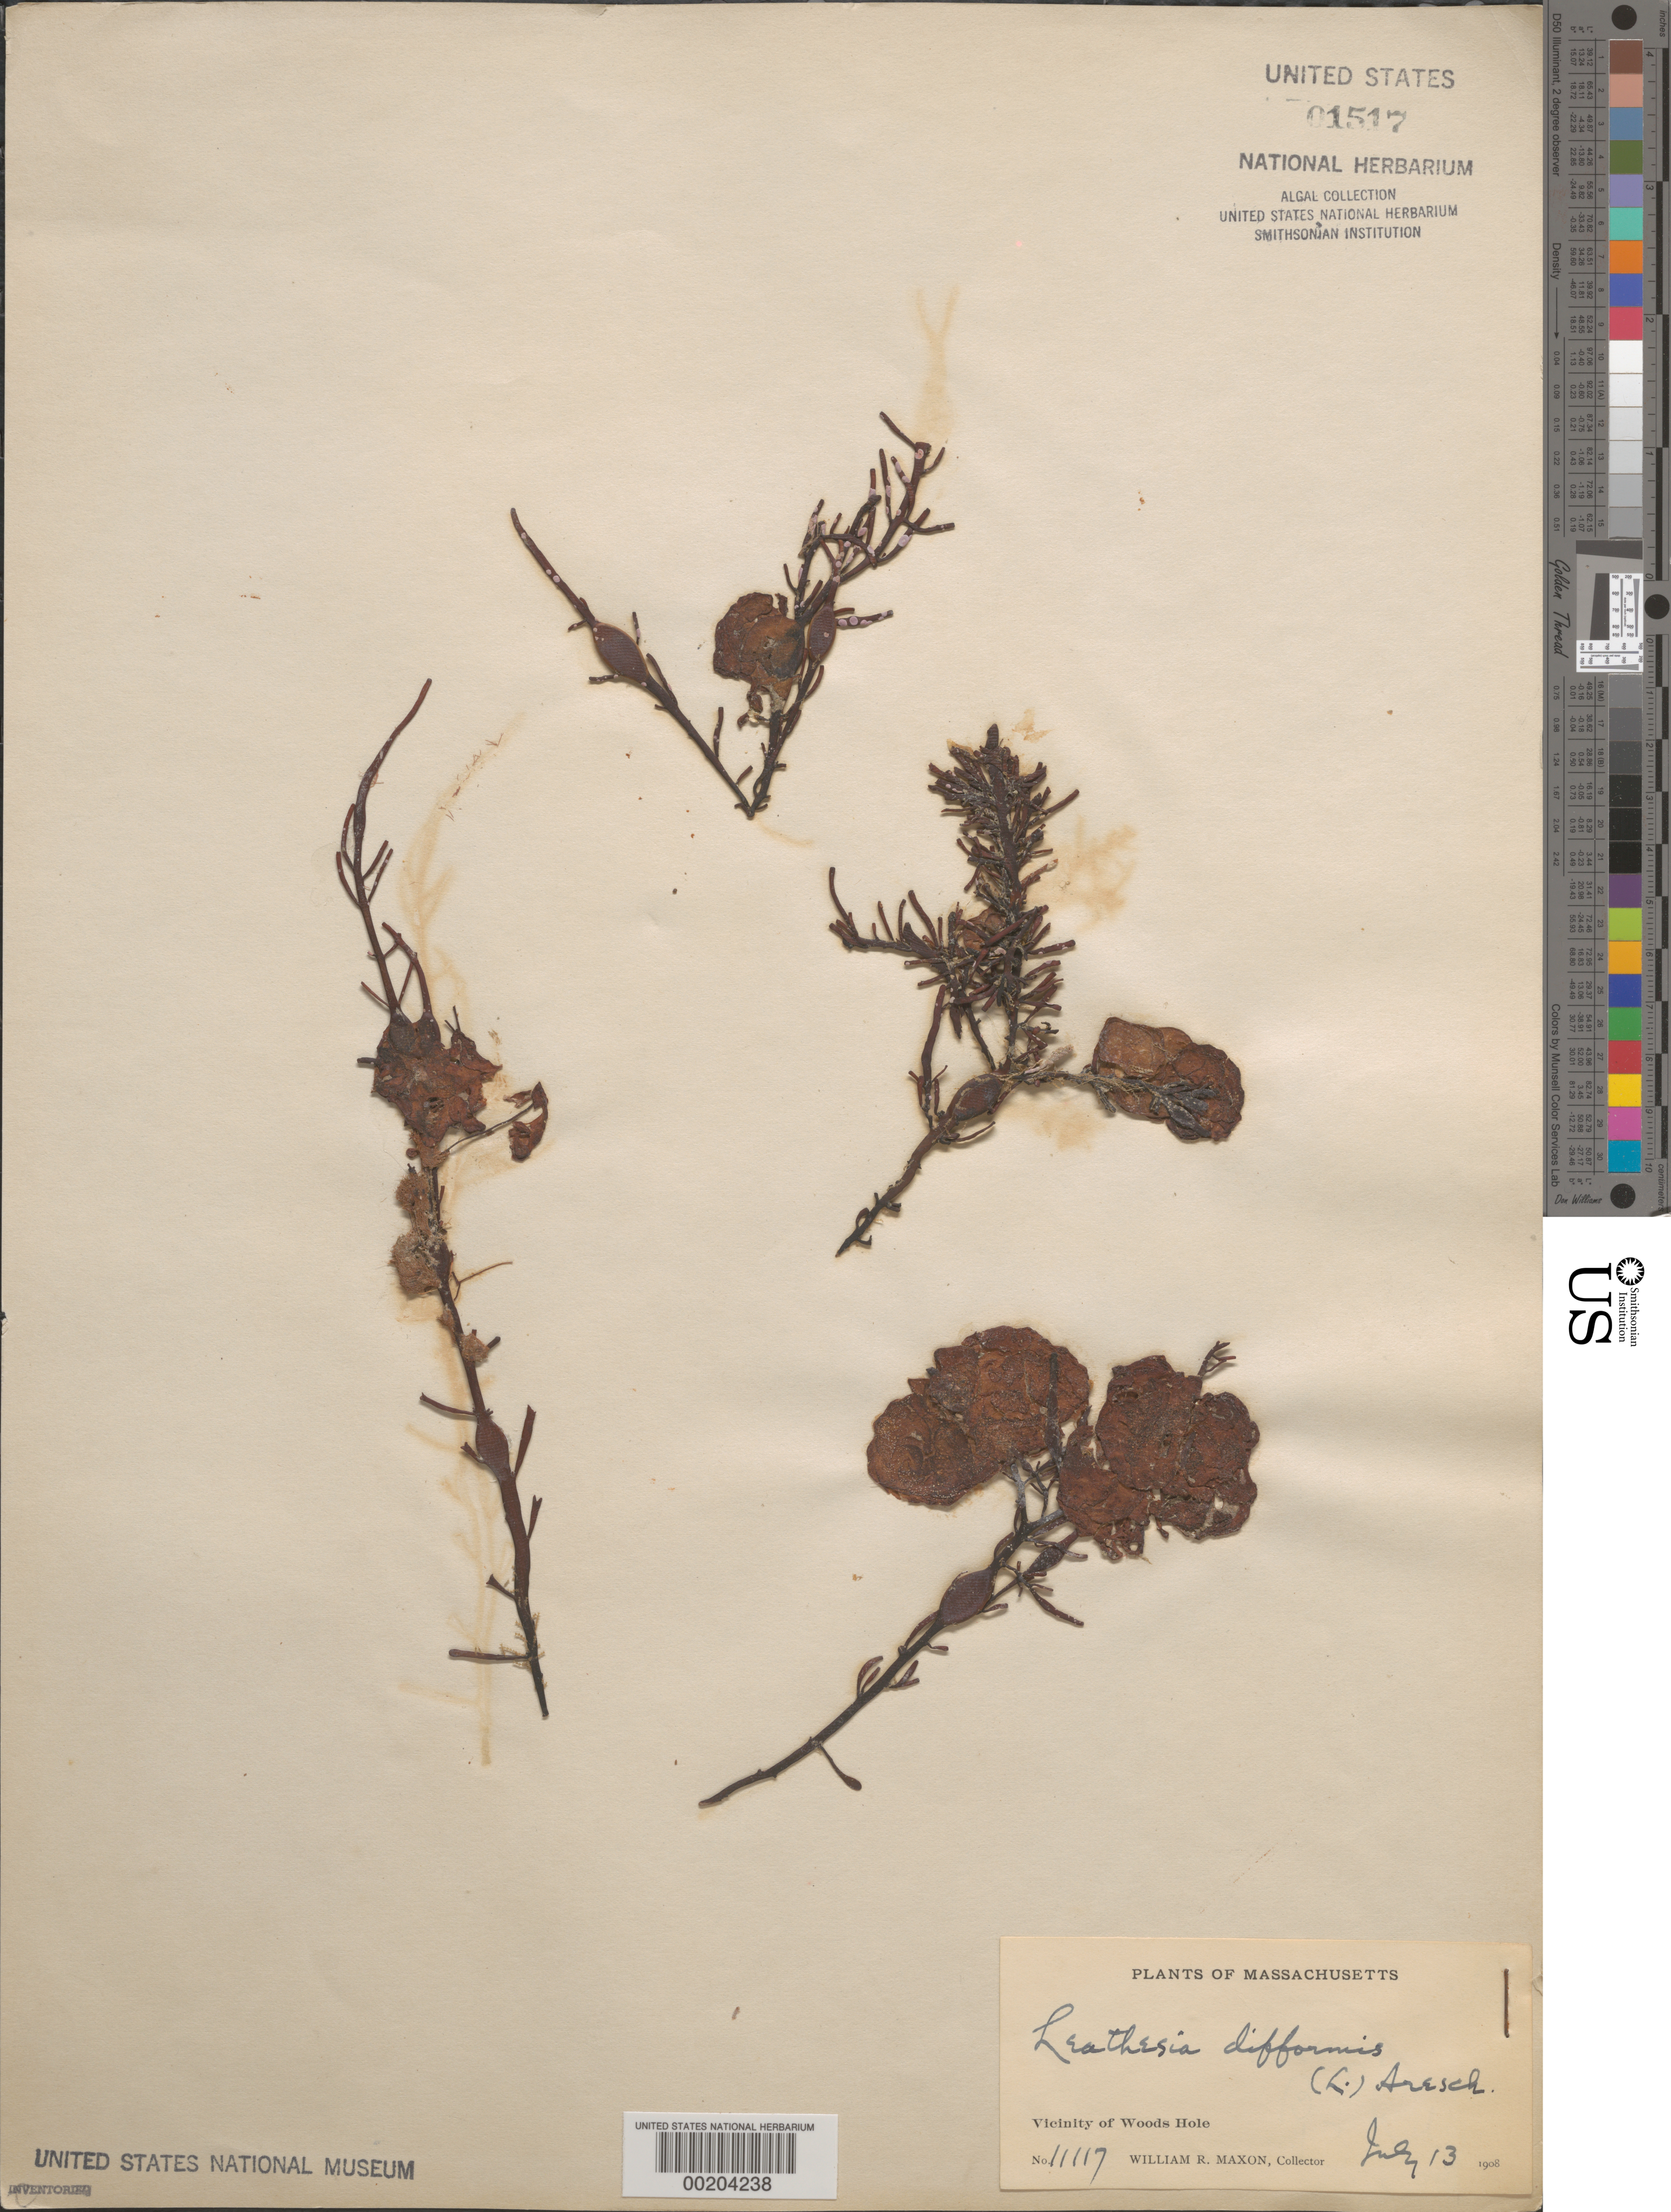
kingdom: Chromista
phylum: Ochrophyta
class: Phaeophyceae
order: Ectocarpales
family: Chordariaceae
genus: Leathesia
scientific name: Leathesia difformis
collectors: W. R. Maxon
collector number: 11117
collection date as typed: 13 Jul 1908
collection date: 1908-07-13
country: United States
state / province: Massachusetts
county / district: Barnstable County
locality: Woods Hole area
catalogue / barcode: US 1517